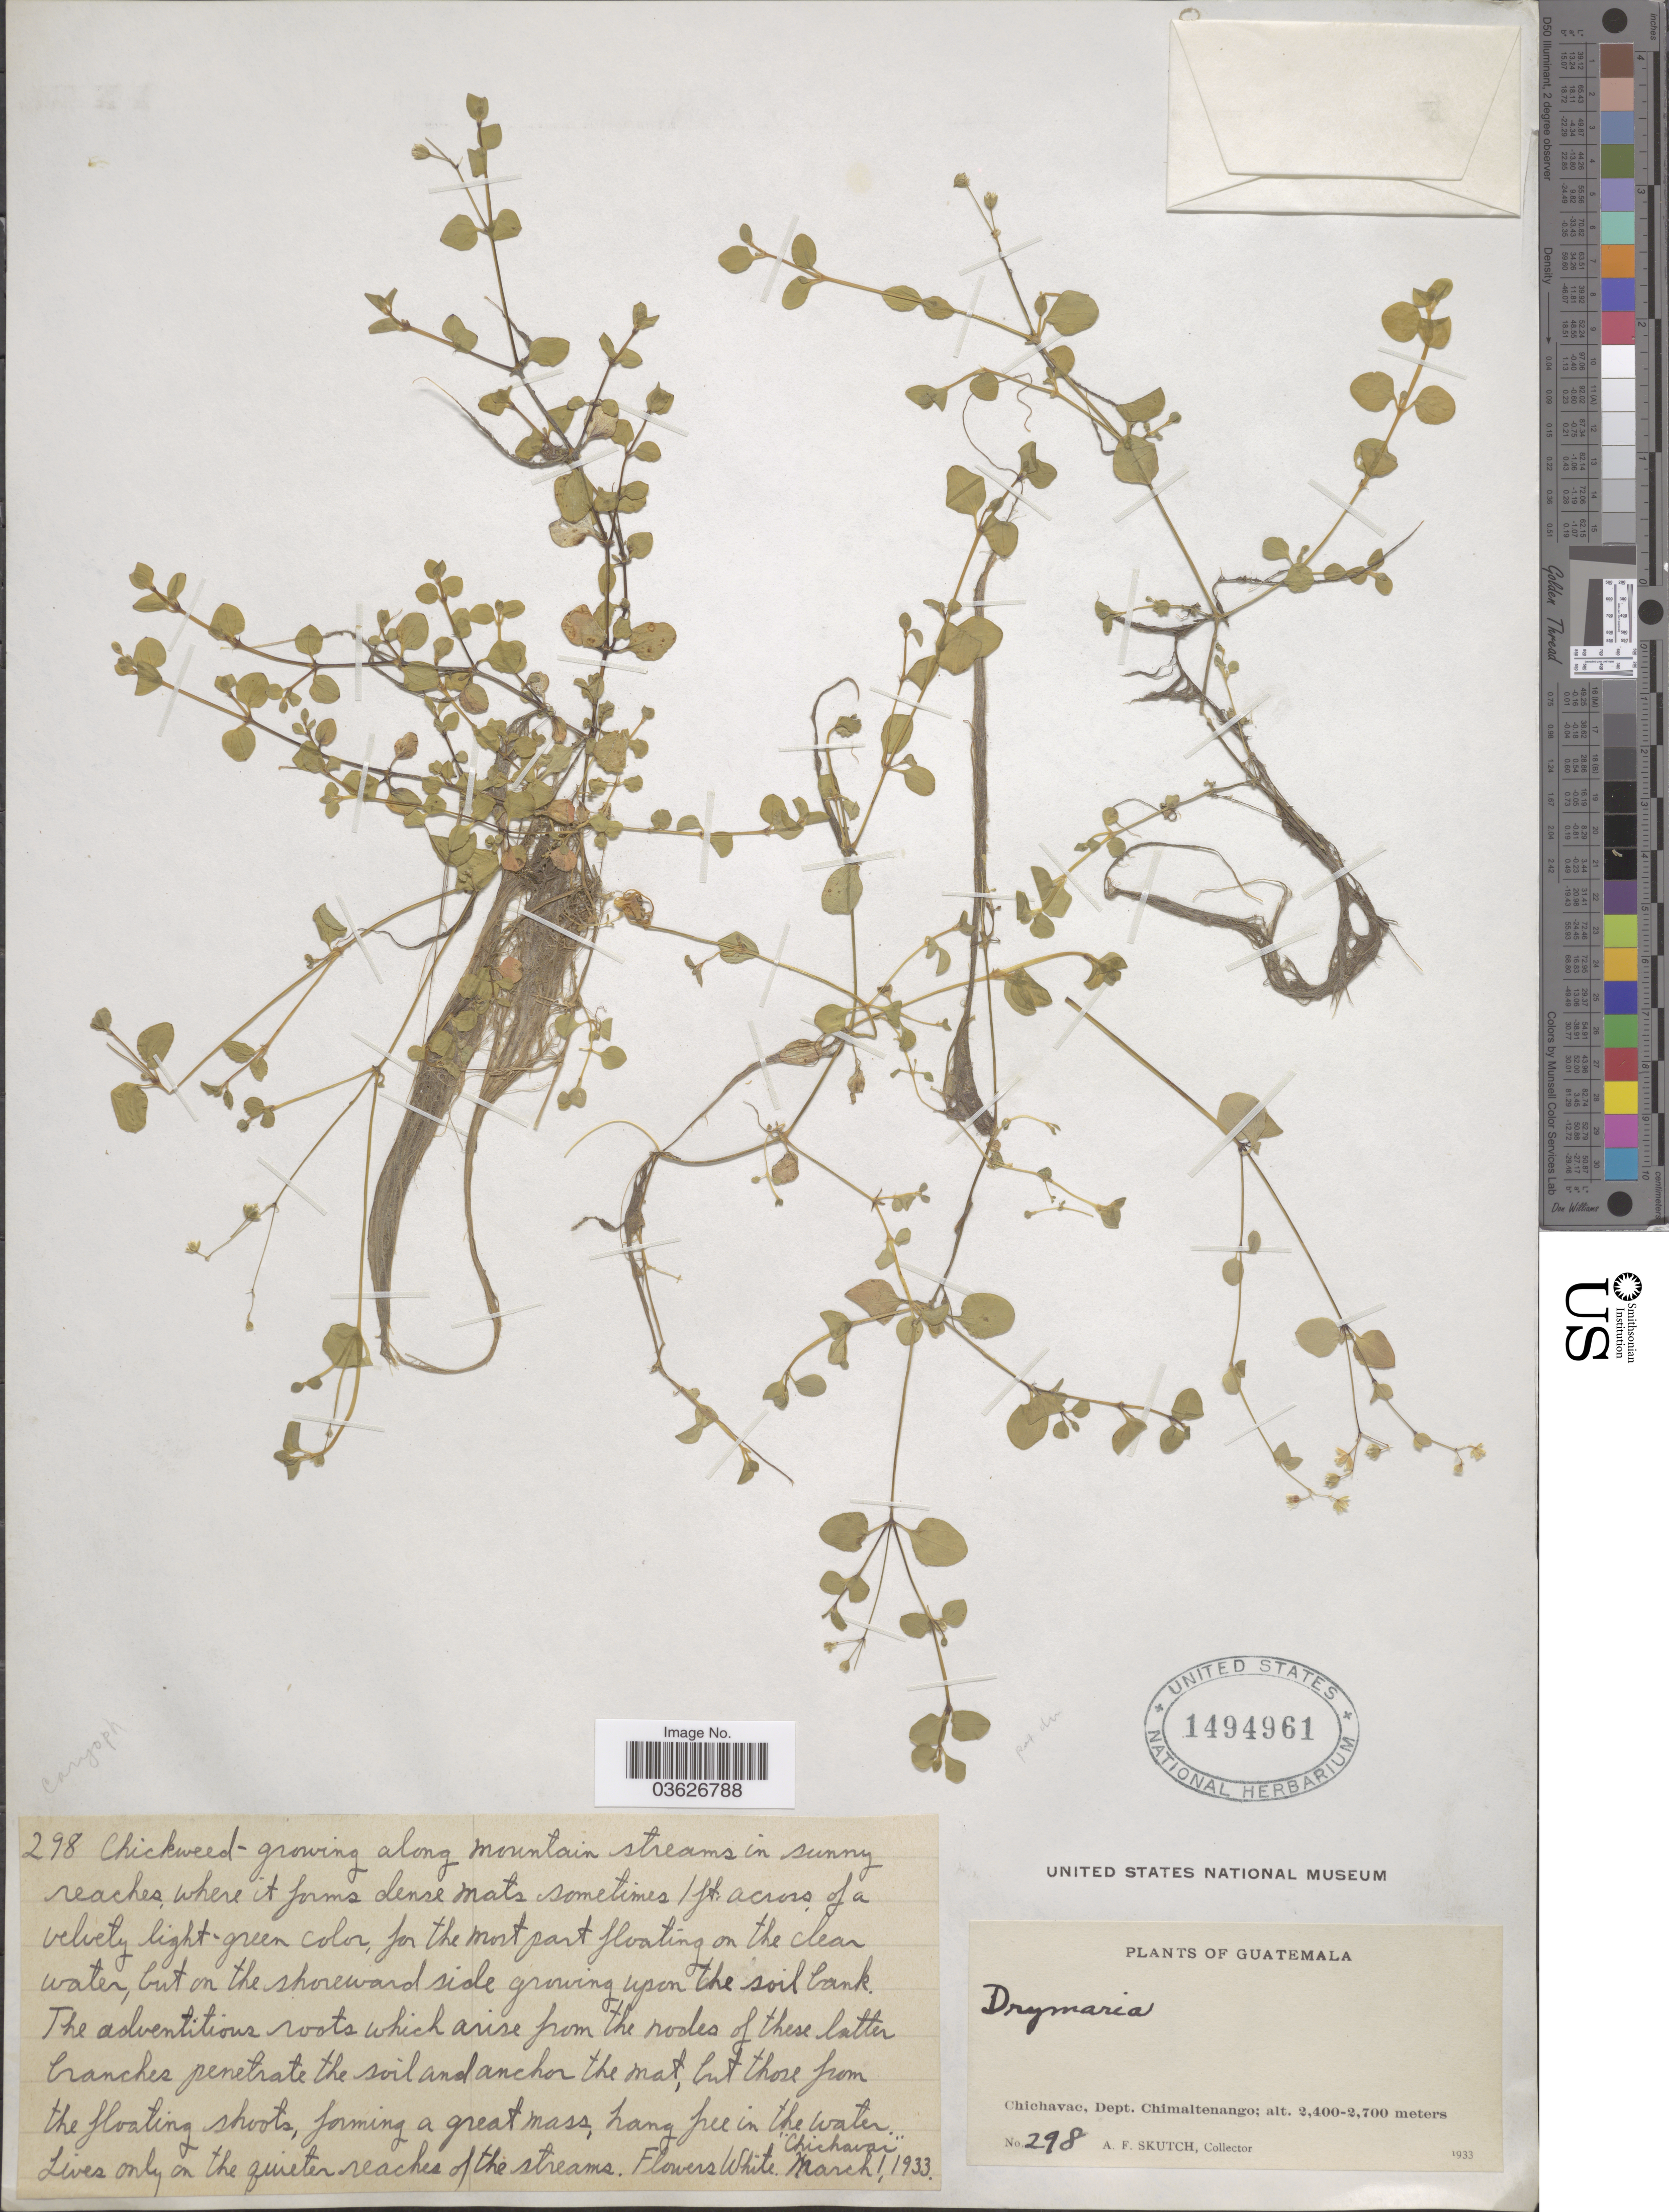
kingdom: Plantae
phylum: Tracheophyta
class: Magnoliopsida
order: Caryophyllales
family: Caryophyllaceae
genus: Drymaria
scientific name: Drymaria sp.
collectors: A. F. Skutch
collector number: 298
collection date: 1933-03-01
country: Guatemala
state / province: Chimaltenango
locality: Chichavac, Dept. Chimaltenango.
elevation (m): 2400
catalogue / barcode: US 1494961